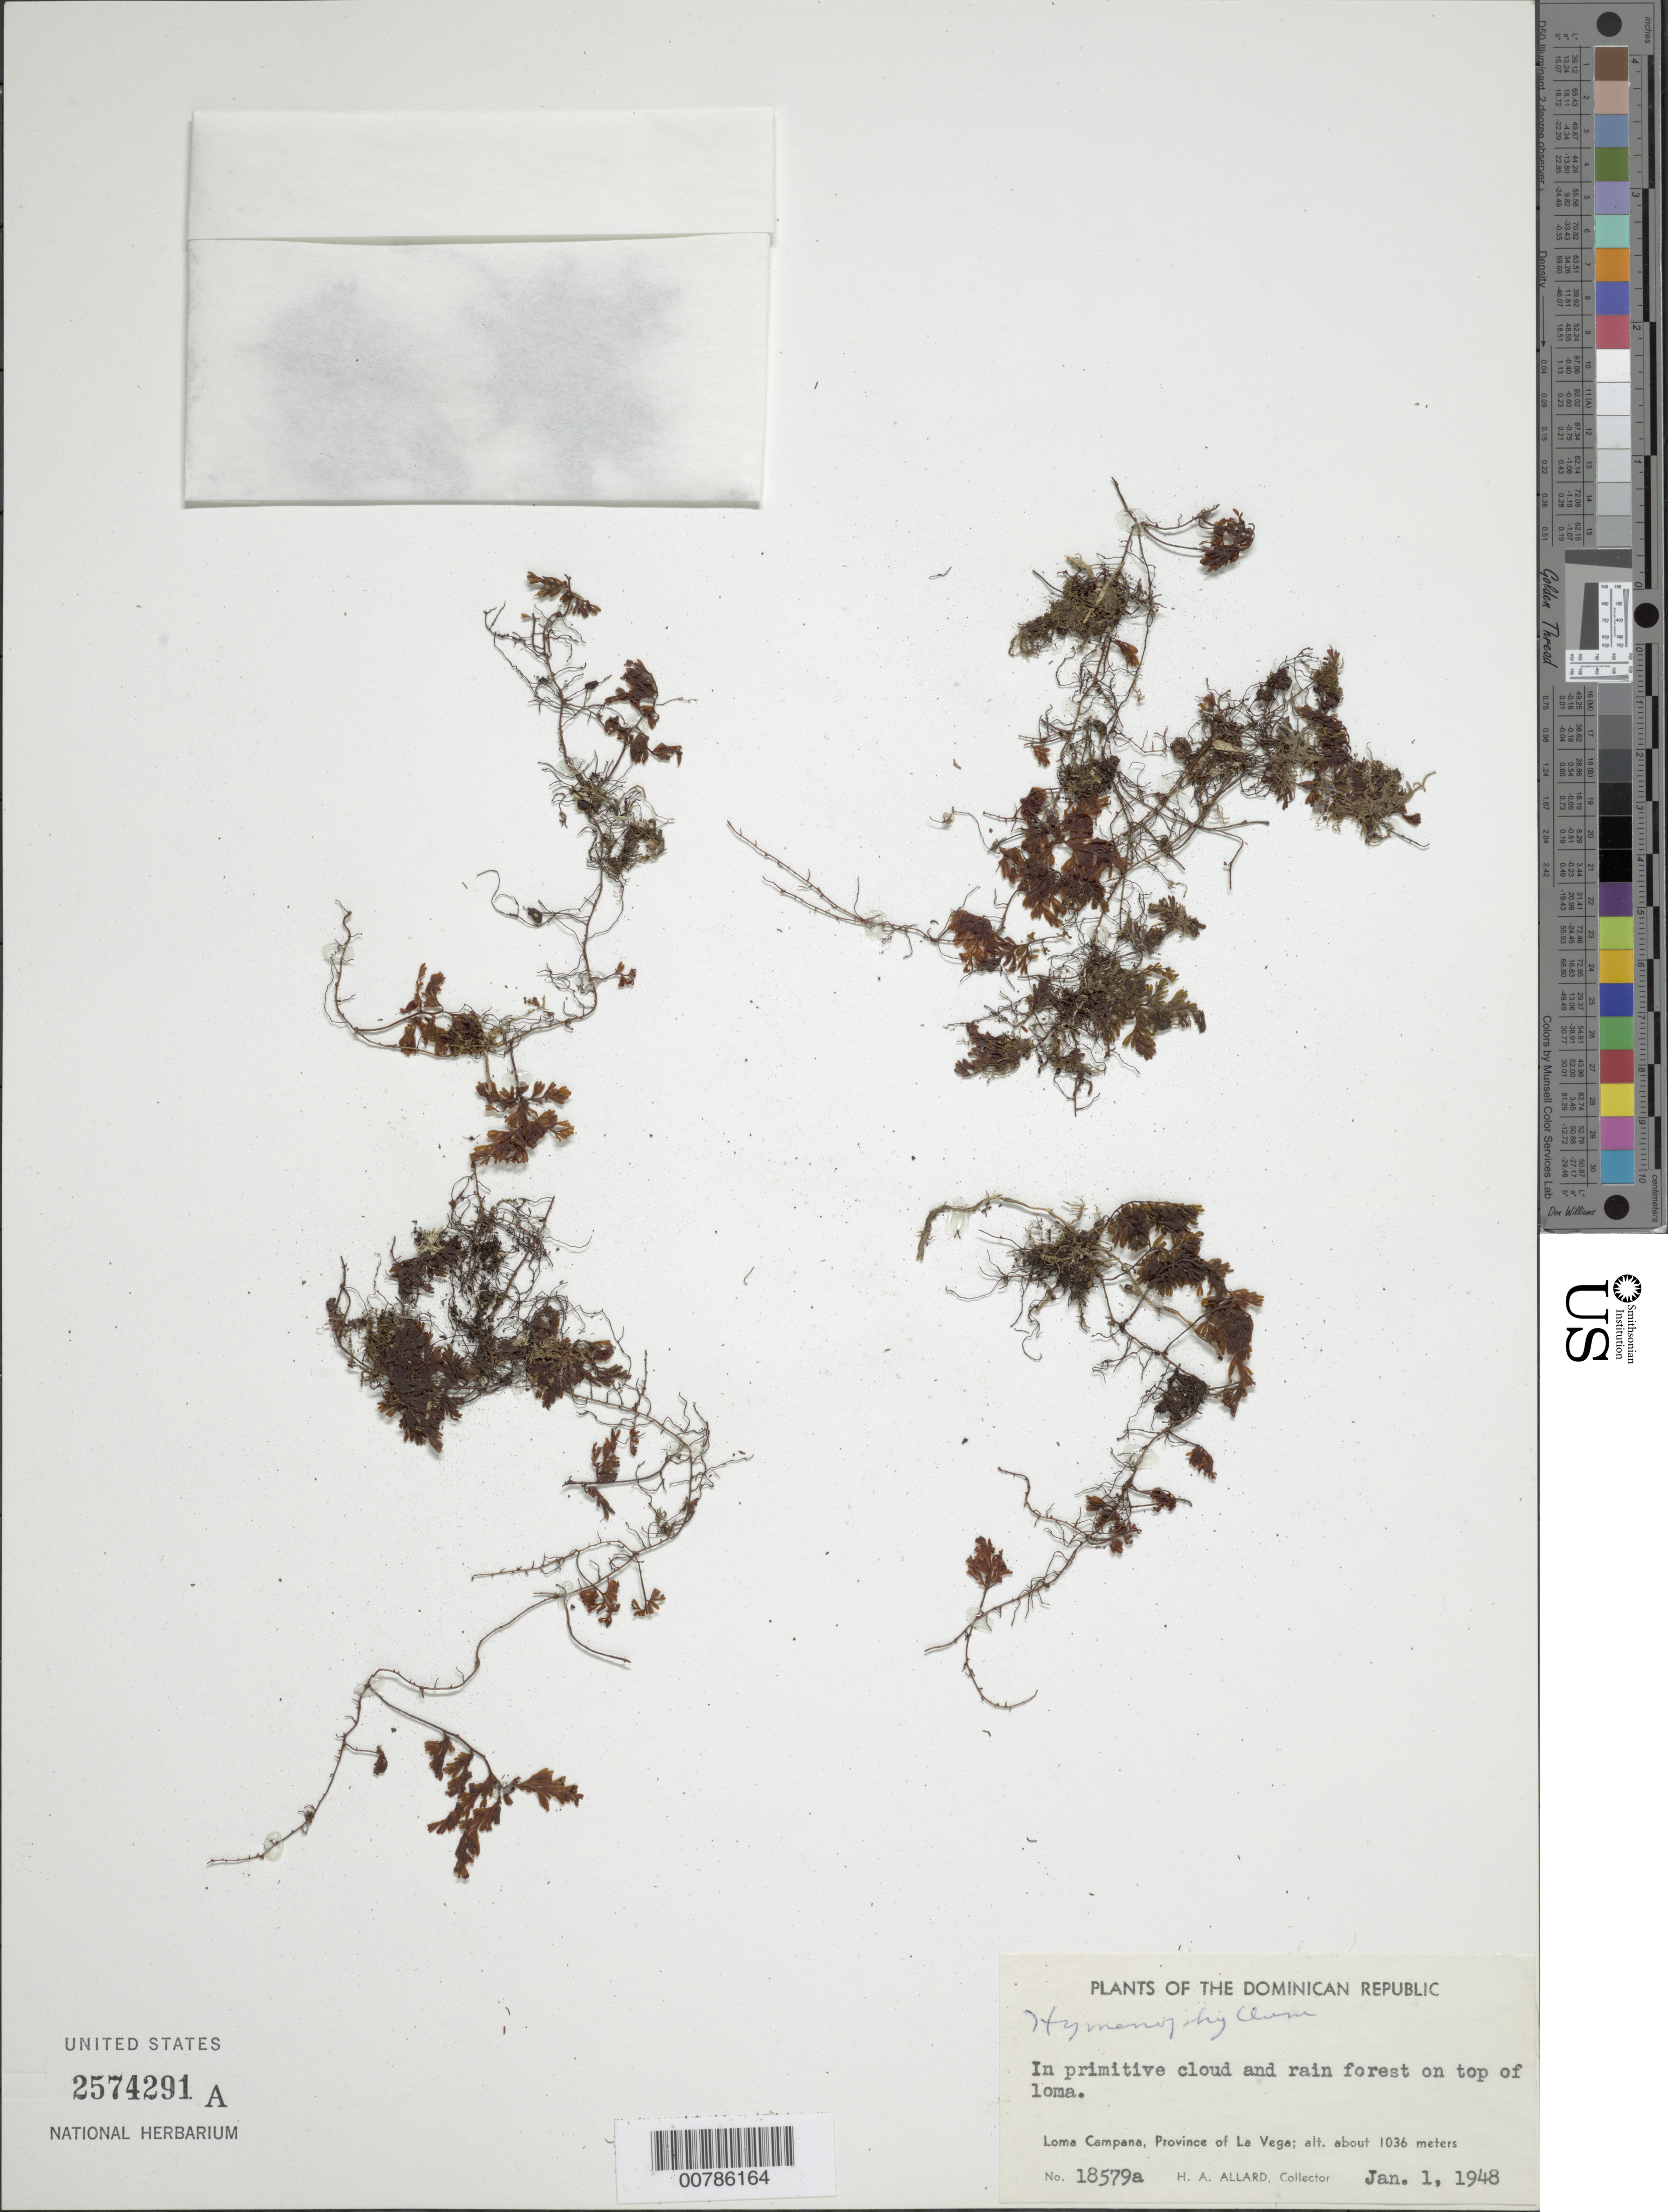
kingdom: Plantae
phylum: Tracheophyta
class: Polypodiopsida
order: Hymenophyllales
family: Hymenophyllaceae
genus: Hymenophyllum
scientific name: Hymenophyllum sp.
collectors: H. A. Allard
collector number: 18579a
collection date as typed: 01 Jan 1948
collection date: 1948-01-01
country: Dominican Republic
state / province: La Vega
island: Hispaniola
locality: Loma Campana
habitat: In primitive cloud and rain forest on top of loma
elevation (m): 1036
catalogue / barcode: US 2574291A